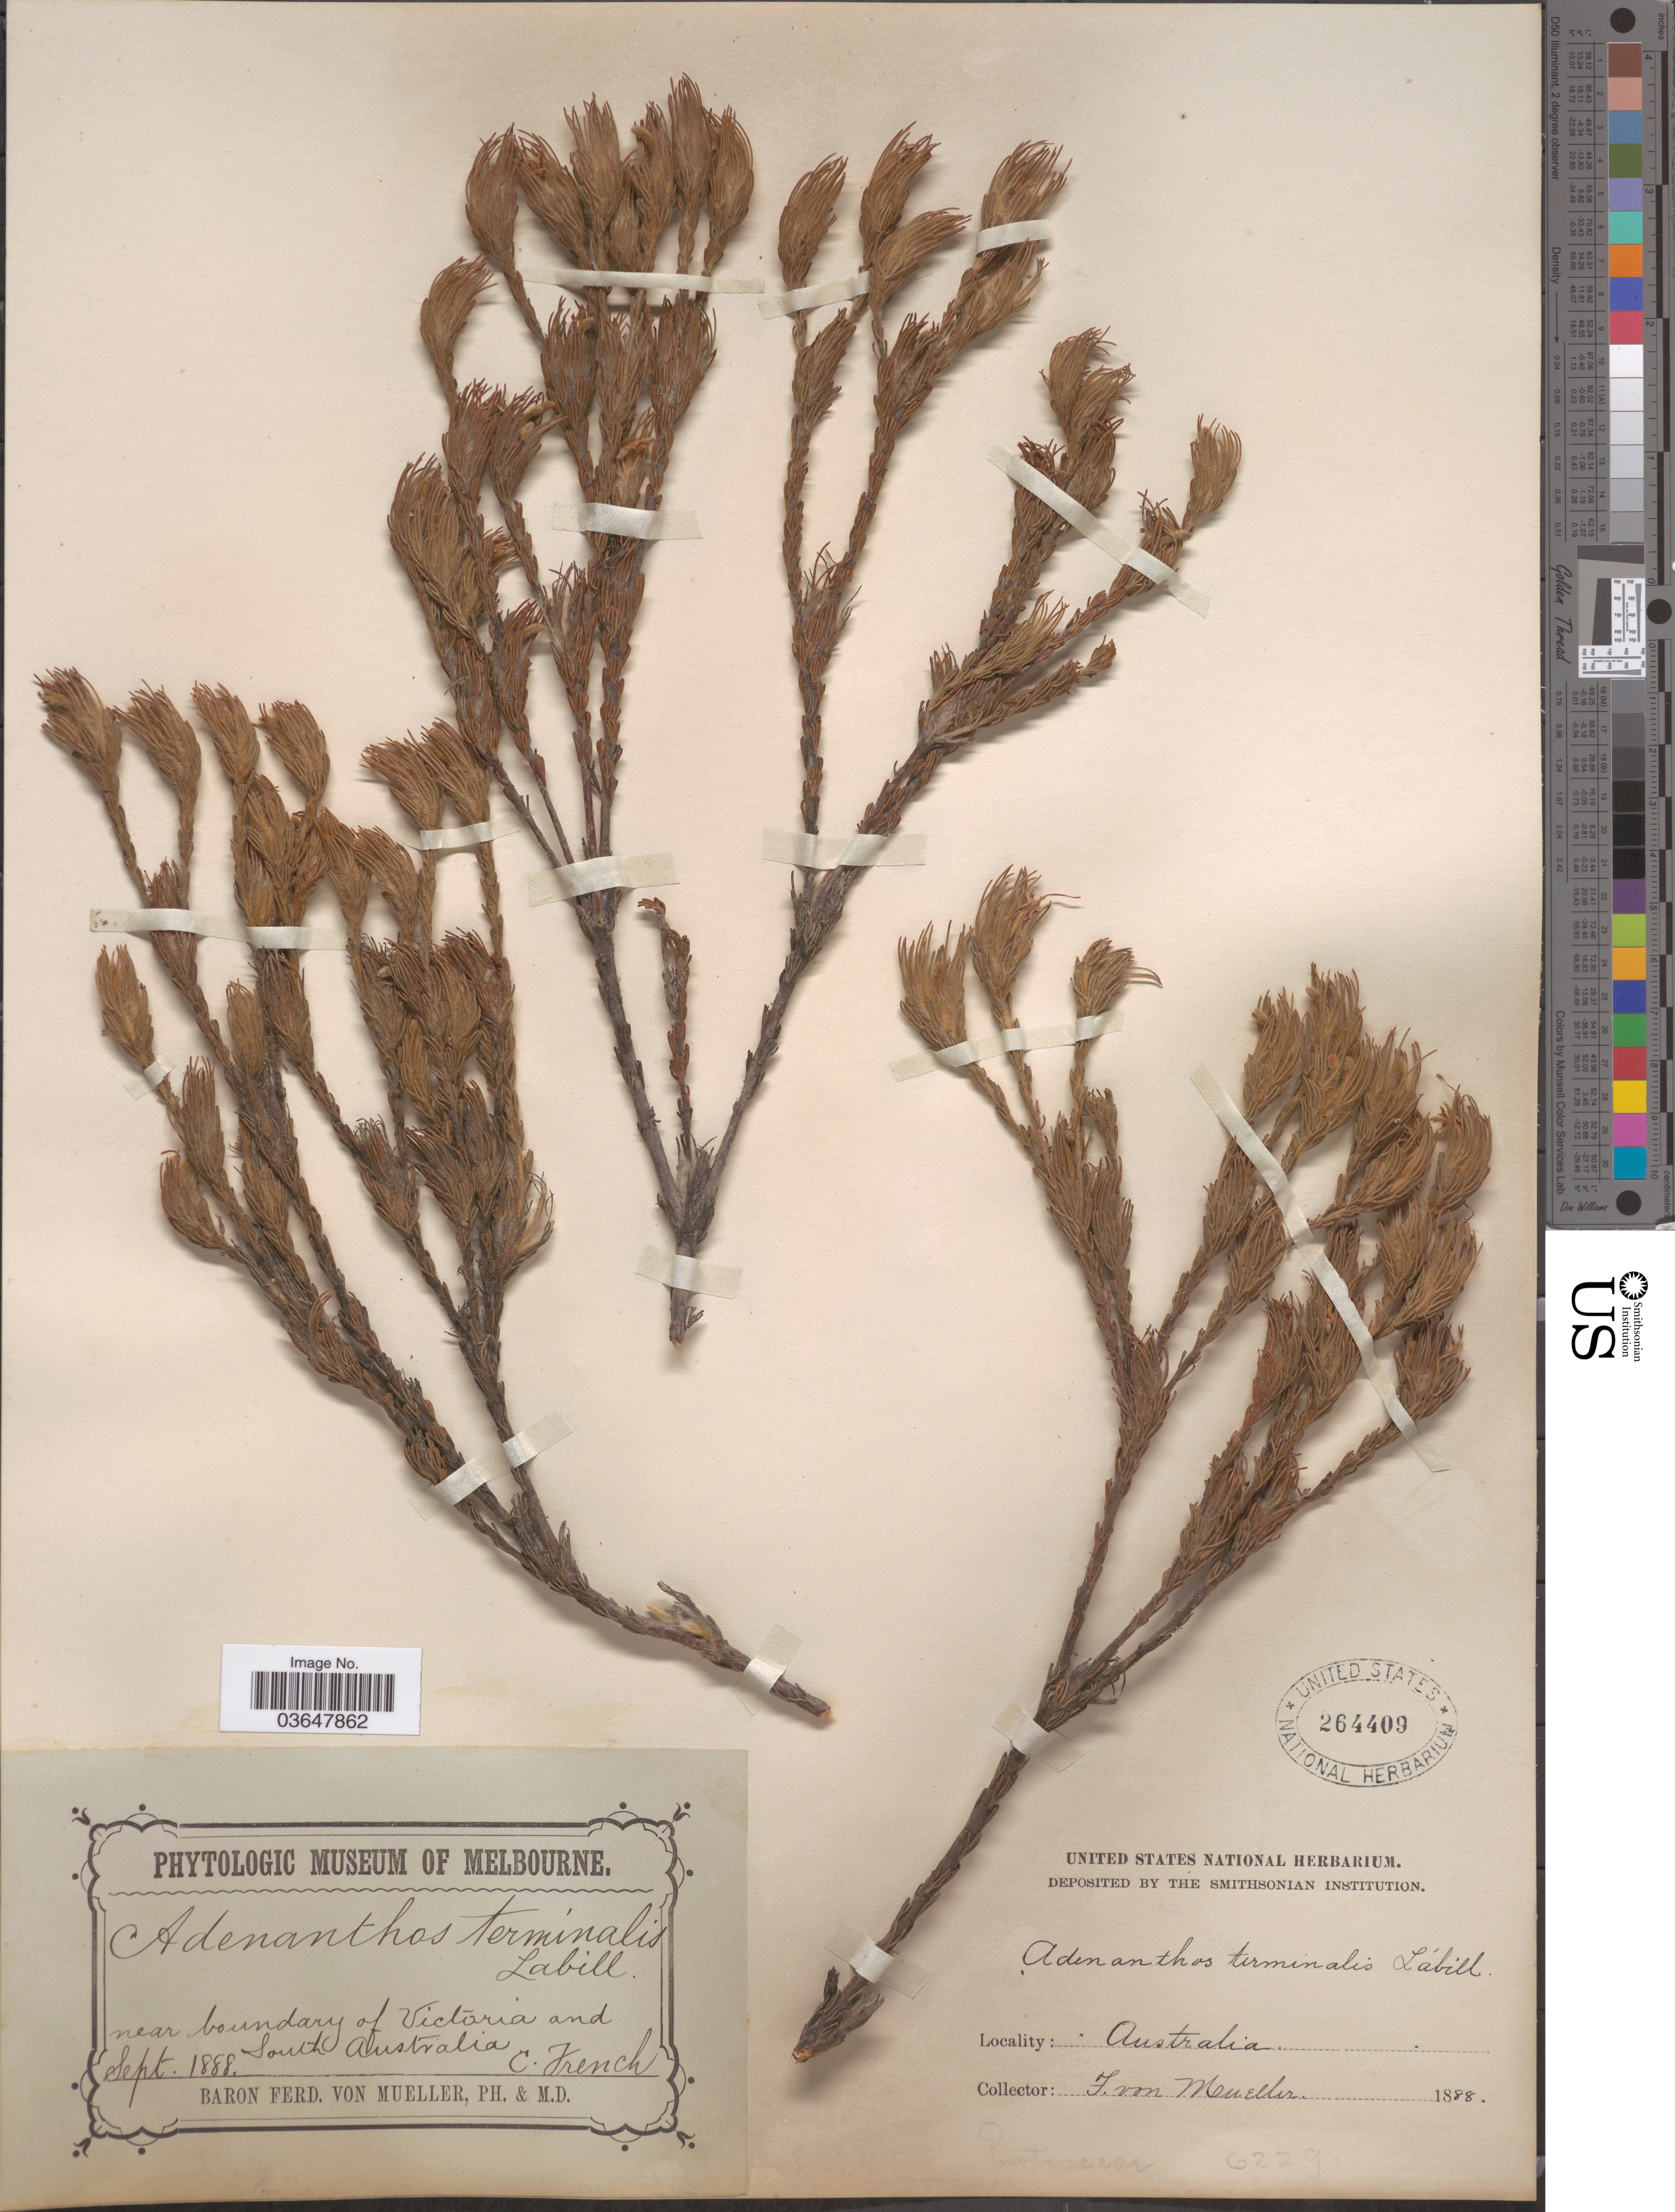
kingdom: Plantae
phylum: Tracheophyta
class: Magnoliopsida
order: Proteales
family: Proteaceae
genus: Adenanthos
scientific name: Adenanthos terminalis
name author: R. Br.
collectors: C. French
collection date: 1888-09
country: Australia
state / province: South Australia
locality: Near boundary of Victoria and South Australia.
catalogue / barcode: US 264409